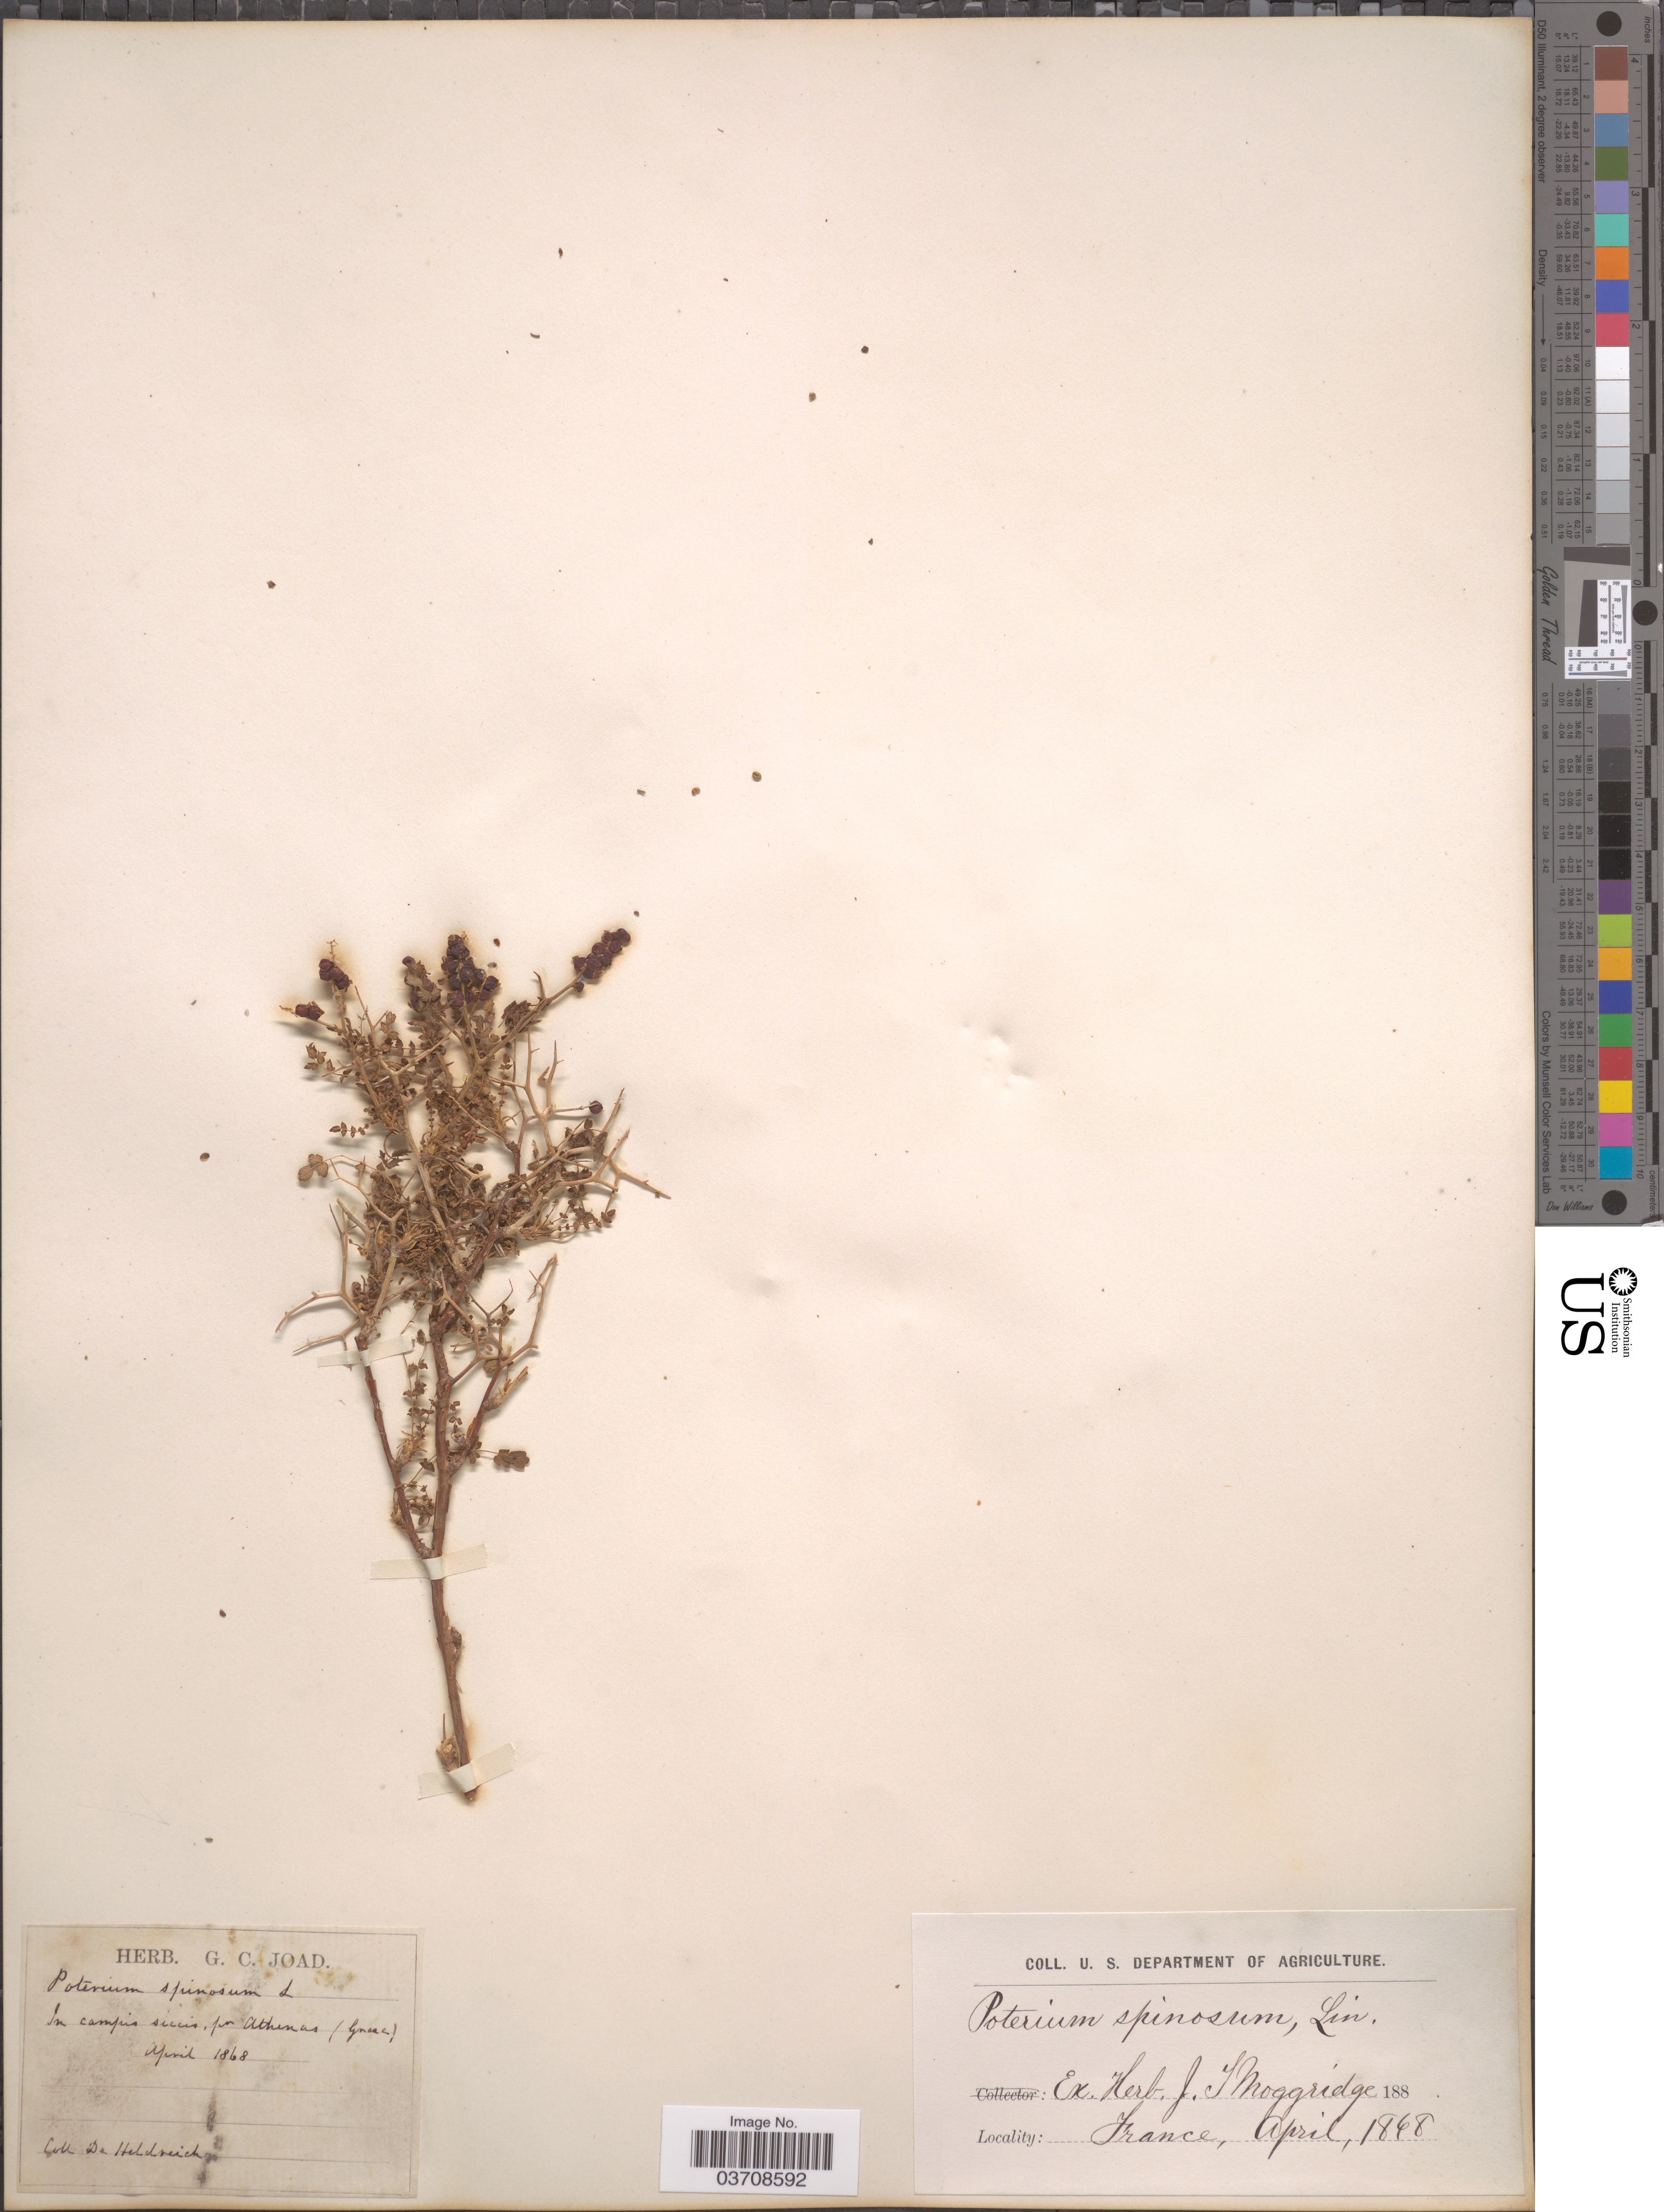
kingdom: Plantae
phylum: Tracheophyta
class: Magnoliopsida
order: Rosales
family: Rosaceae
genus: Sarcopoterium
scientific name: Sarcopoterium spinosum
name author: (L.) Spach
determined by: Strong, Mark T., (BOT), Smithsonian Institution - National Museum of Natural History (UNITED STATES)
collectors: -. De Heldreich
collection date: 1868-04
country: Greece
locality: In campus siccis, fin Athenas.